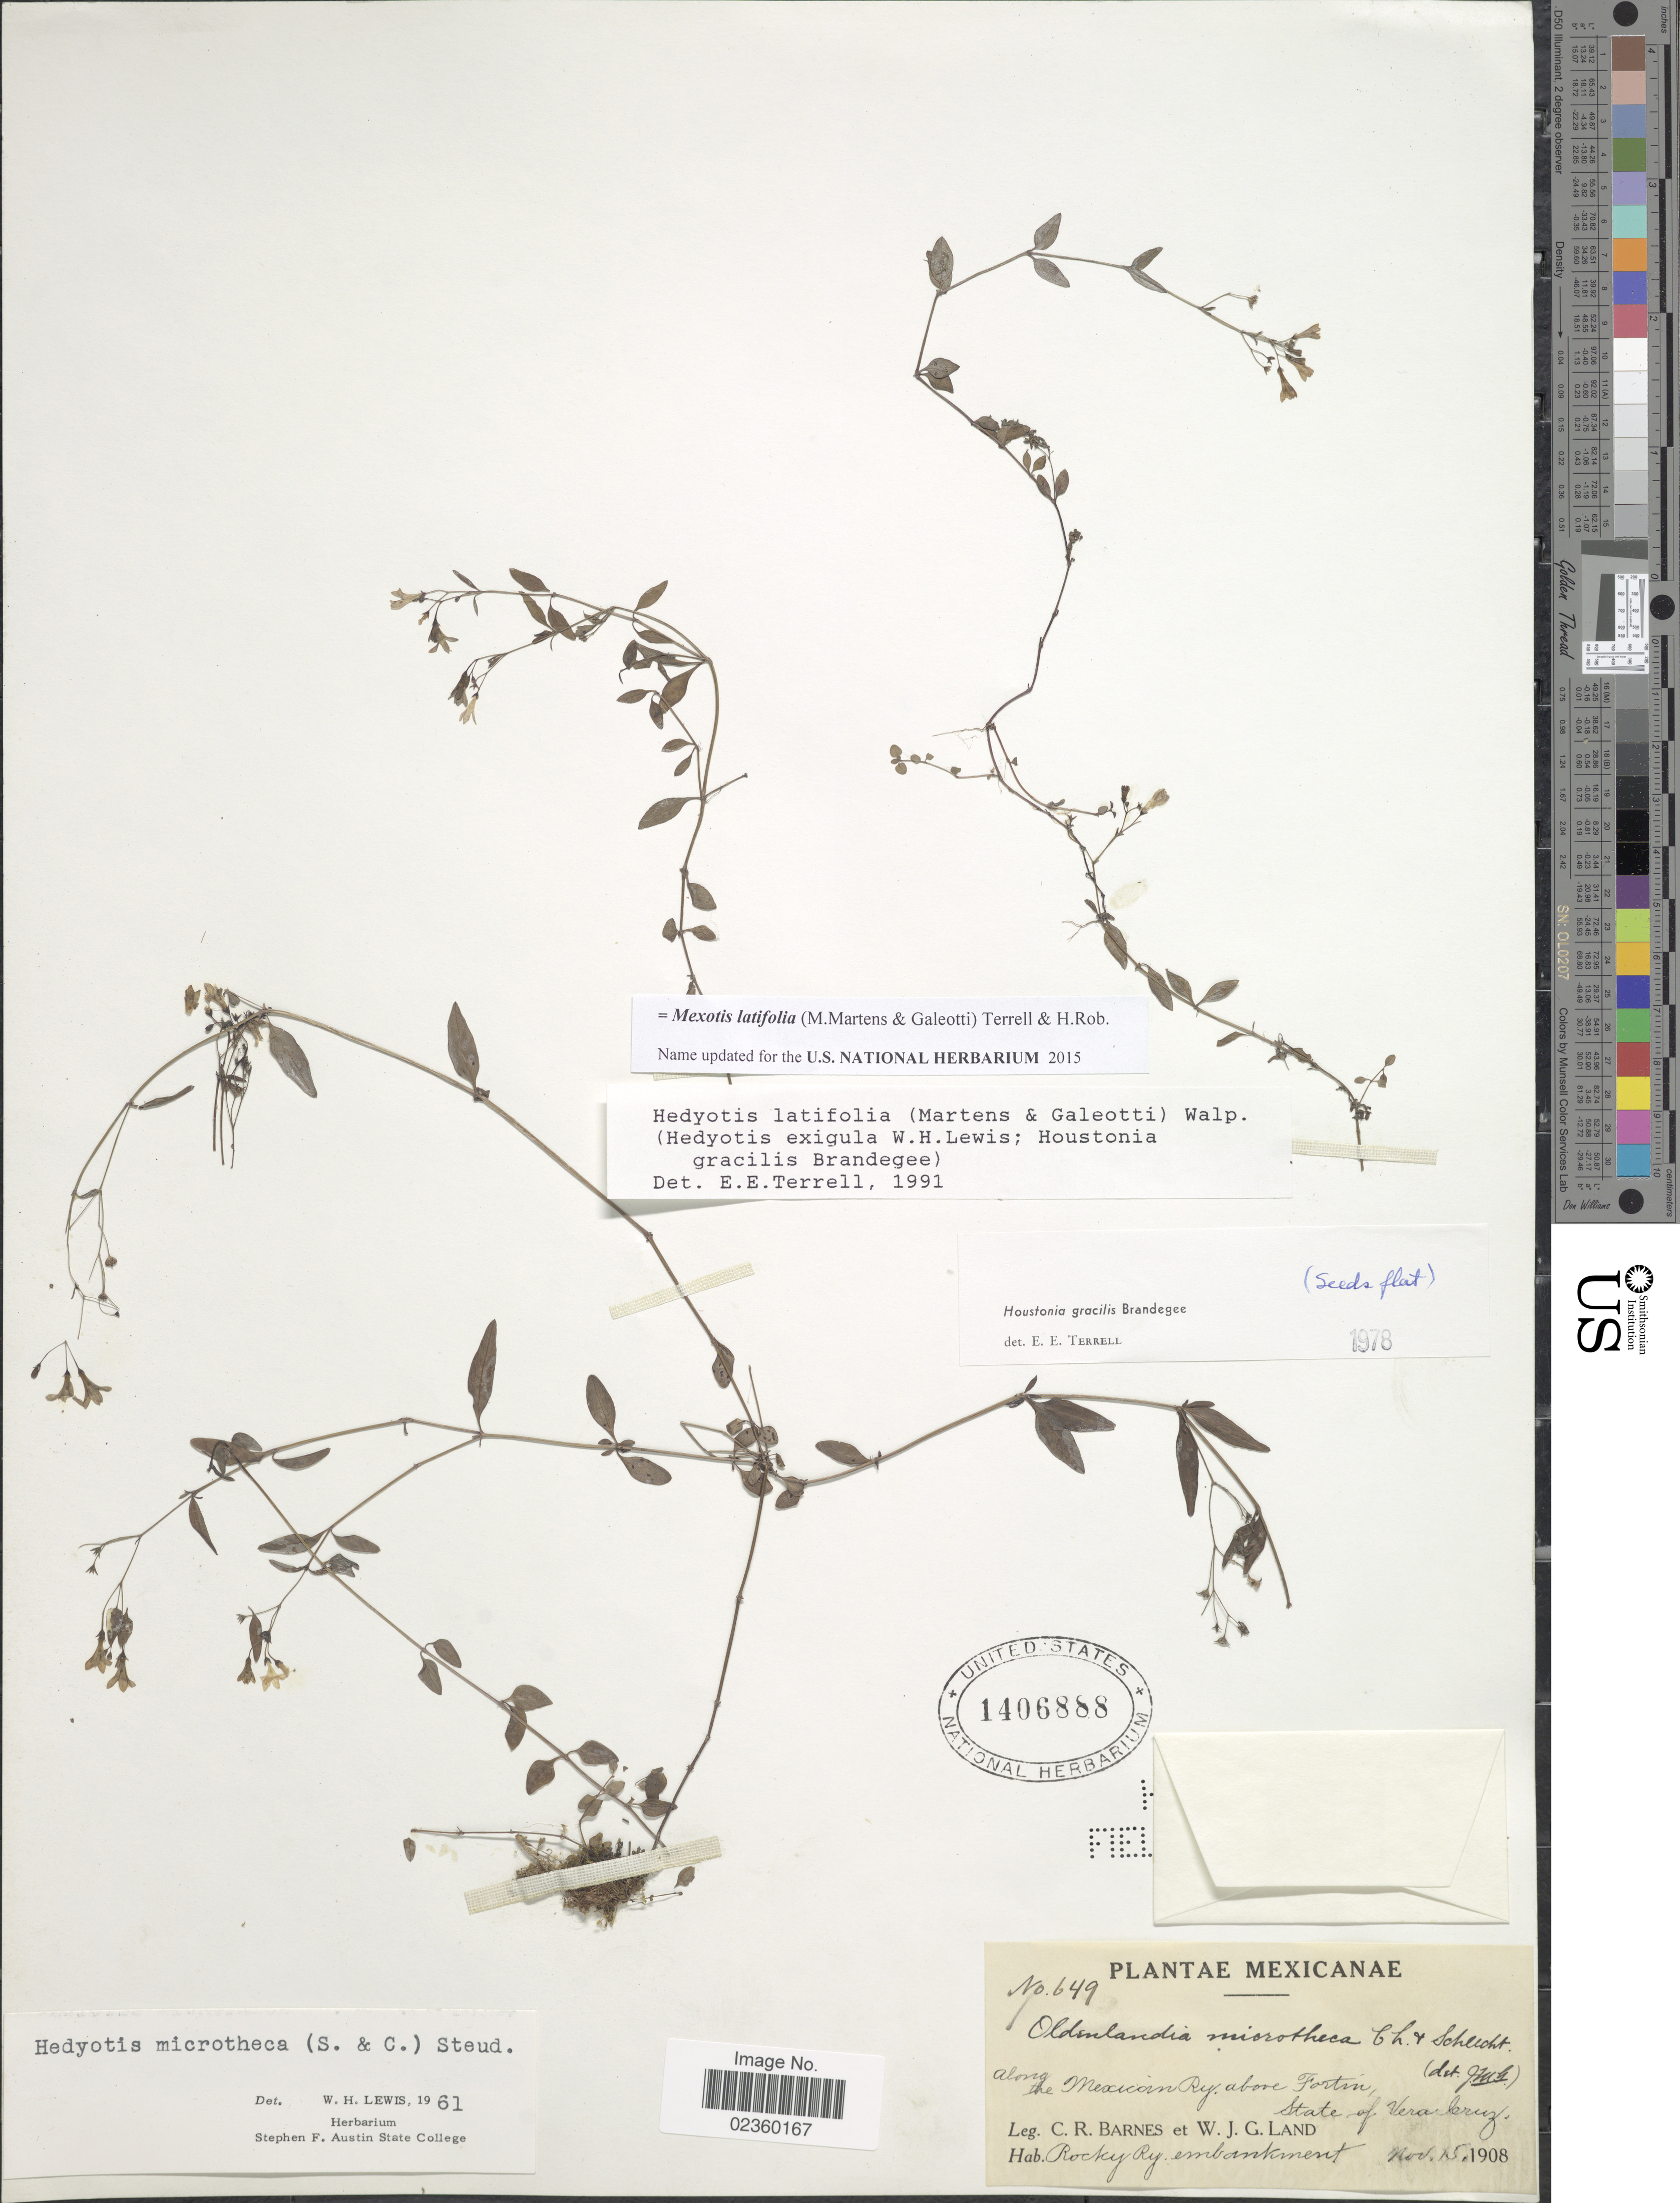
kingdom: Plantae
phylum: Tracheophyta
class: Magnoliopsida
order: Gentianales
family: Rubiaceae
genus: Mexotis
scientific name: Mexotis latifolia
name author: (M. Martens & Galeotti) Terrell & H. Rob.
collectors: C. R. Barnes & W. J. G. Land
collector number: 649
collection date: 1908-11-15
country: Mexico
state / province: Veracruz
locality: Along the Mexican Ry, above Forton, State of Vera Cruz, Rocky Ry embankment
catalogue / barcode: US 1406888